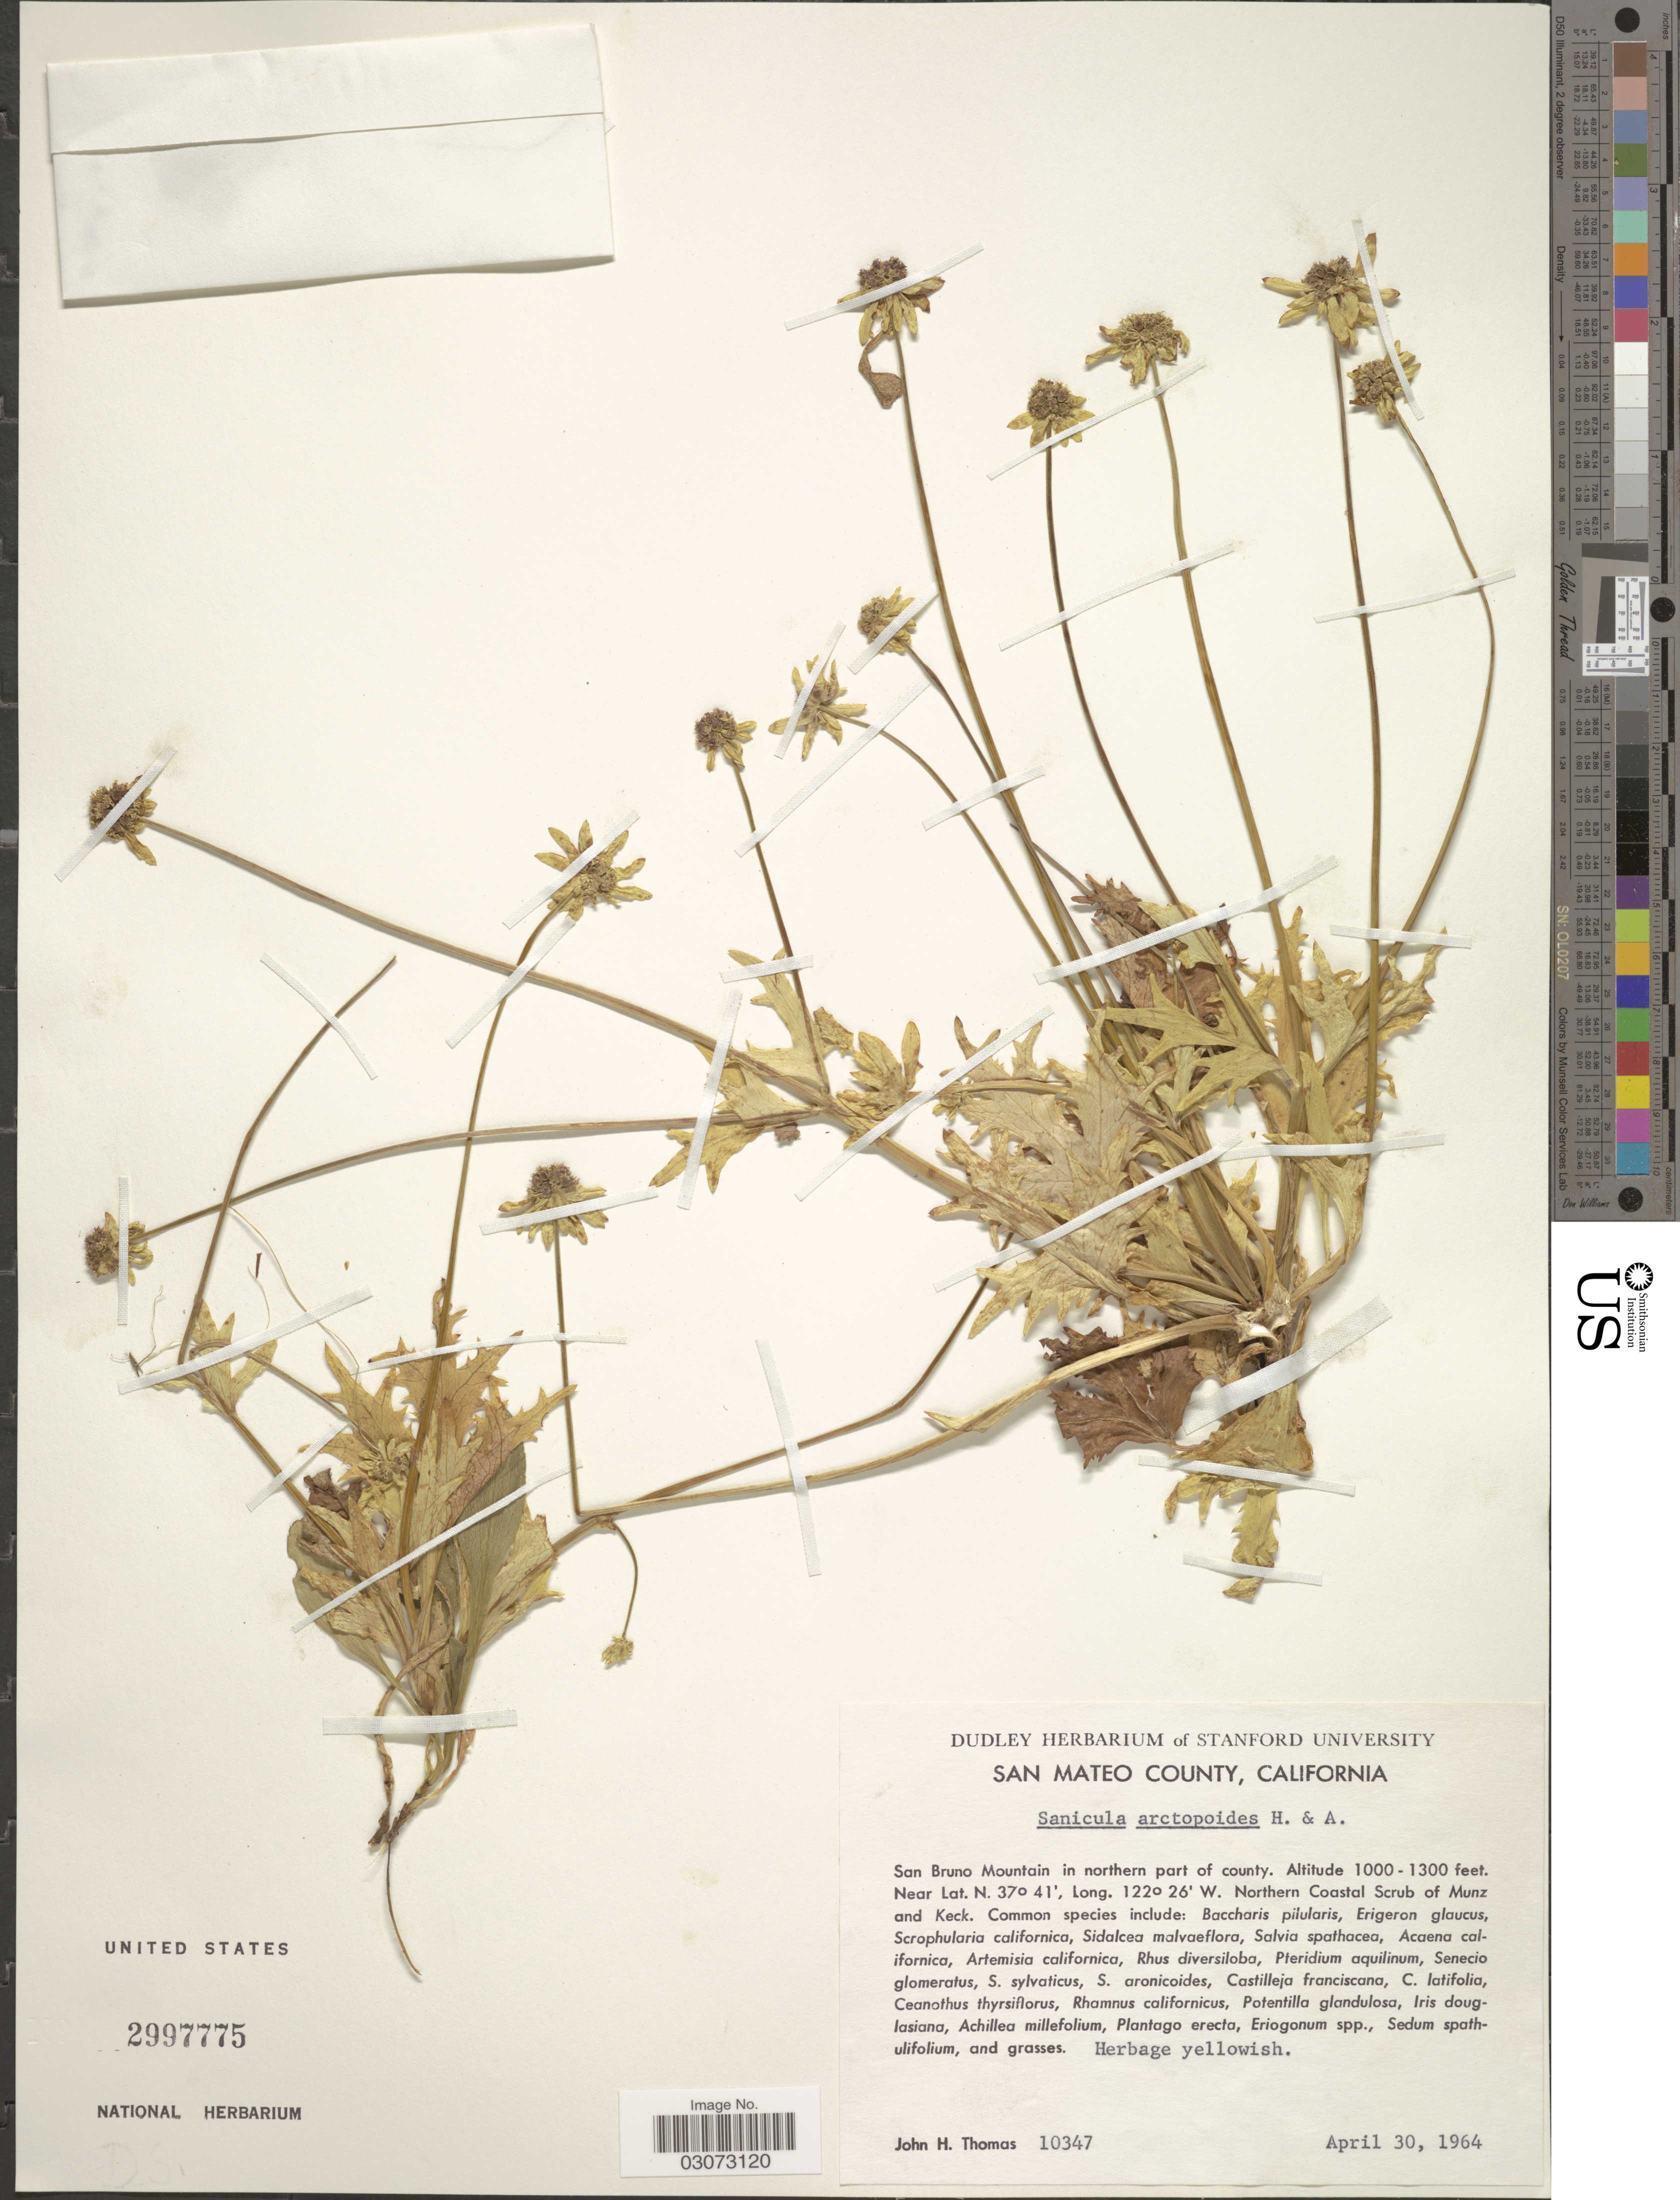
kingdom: Plantae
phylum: Tracheophyta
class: Magnoliopsida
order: Apiales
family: Apiaceae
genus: Sanicula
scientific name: Sanicula arctopoides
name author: Hook. & Arn.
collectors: J. H. Thomas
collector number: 10347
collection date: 1964-04-30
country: United States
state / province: California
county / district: San Mateo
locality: San Mateo County. San Bruno Mountain in northern part of county. Northern Coastal Scrub of Munz and Keck.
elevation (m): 305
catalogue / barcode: US 2997775